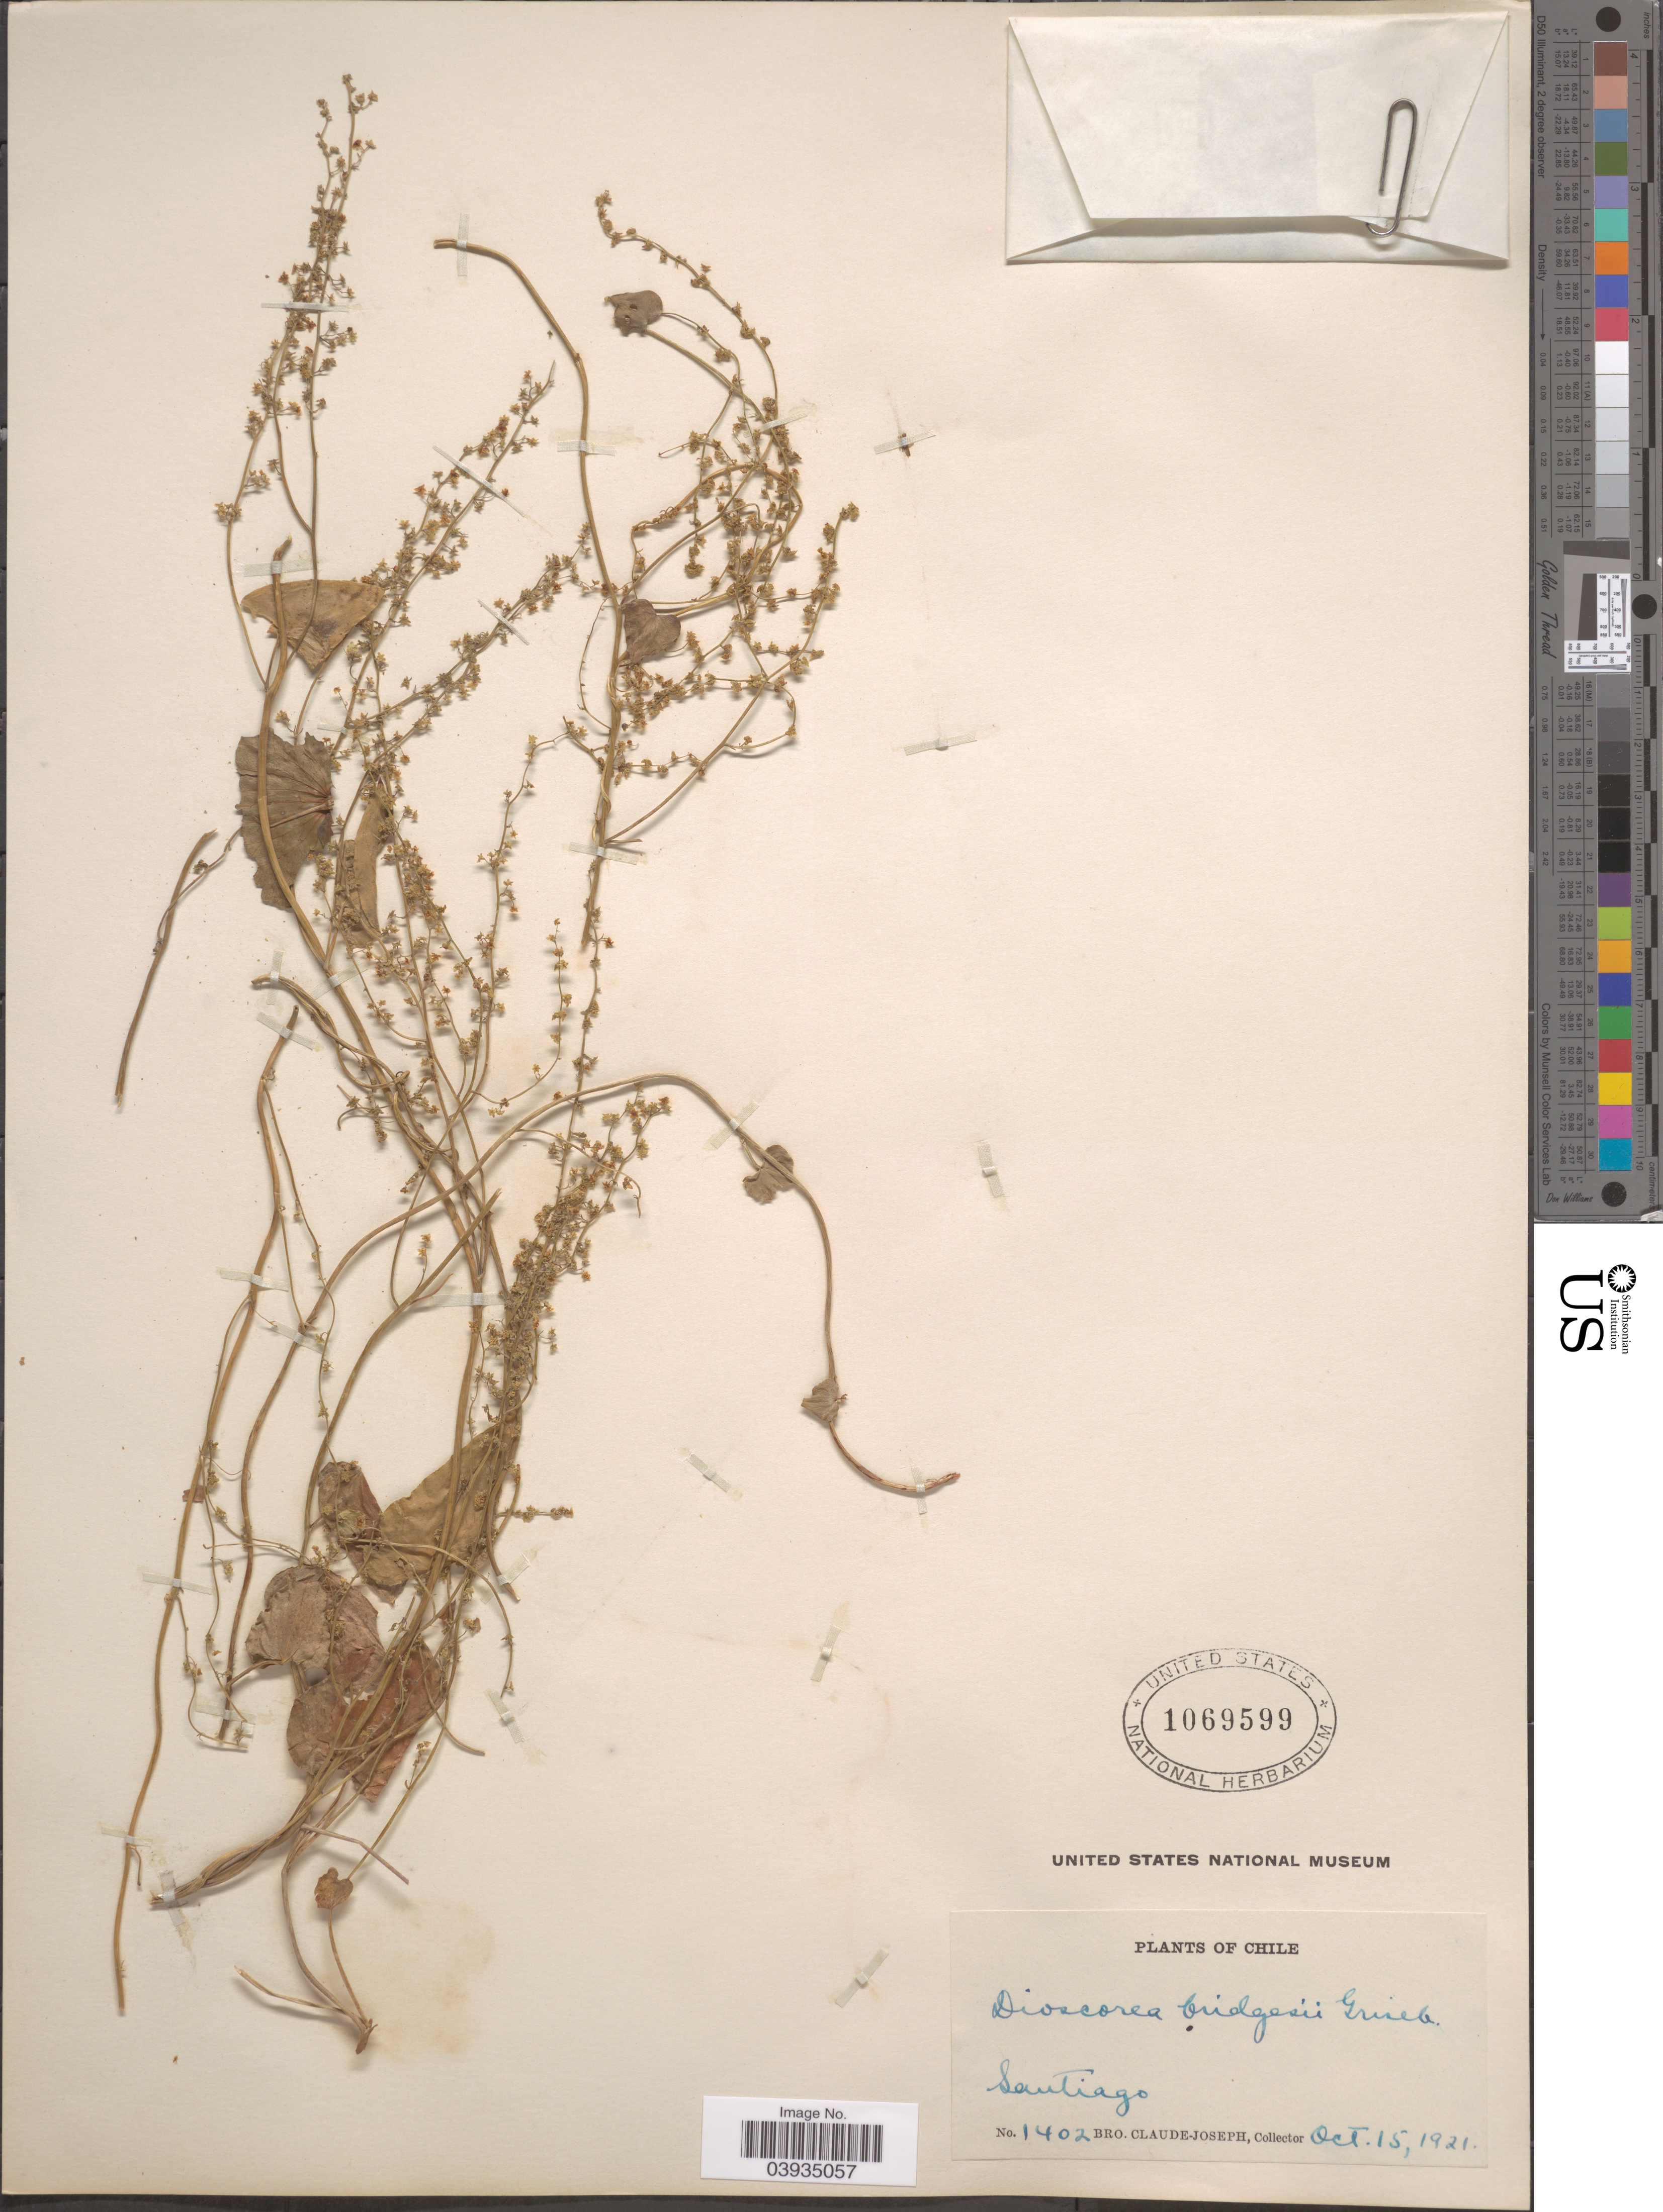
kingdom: Plantae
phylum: Tracheophyta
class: Liliopsida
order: Dioscoreales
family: Dioscoreaceae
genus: Dioscorea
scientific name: Dioscorea bridgesii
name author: Griseb. & Kunth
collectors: Bro. Claude-Joseph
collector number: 1402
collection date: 1921-10-15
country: Chile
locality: Santiago.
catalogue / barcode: US 1069599